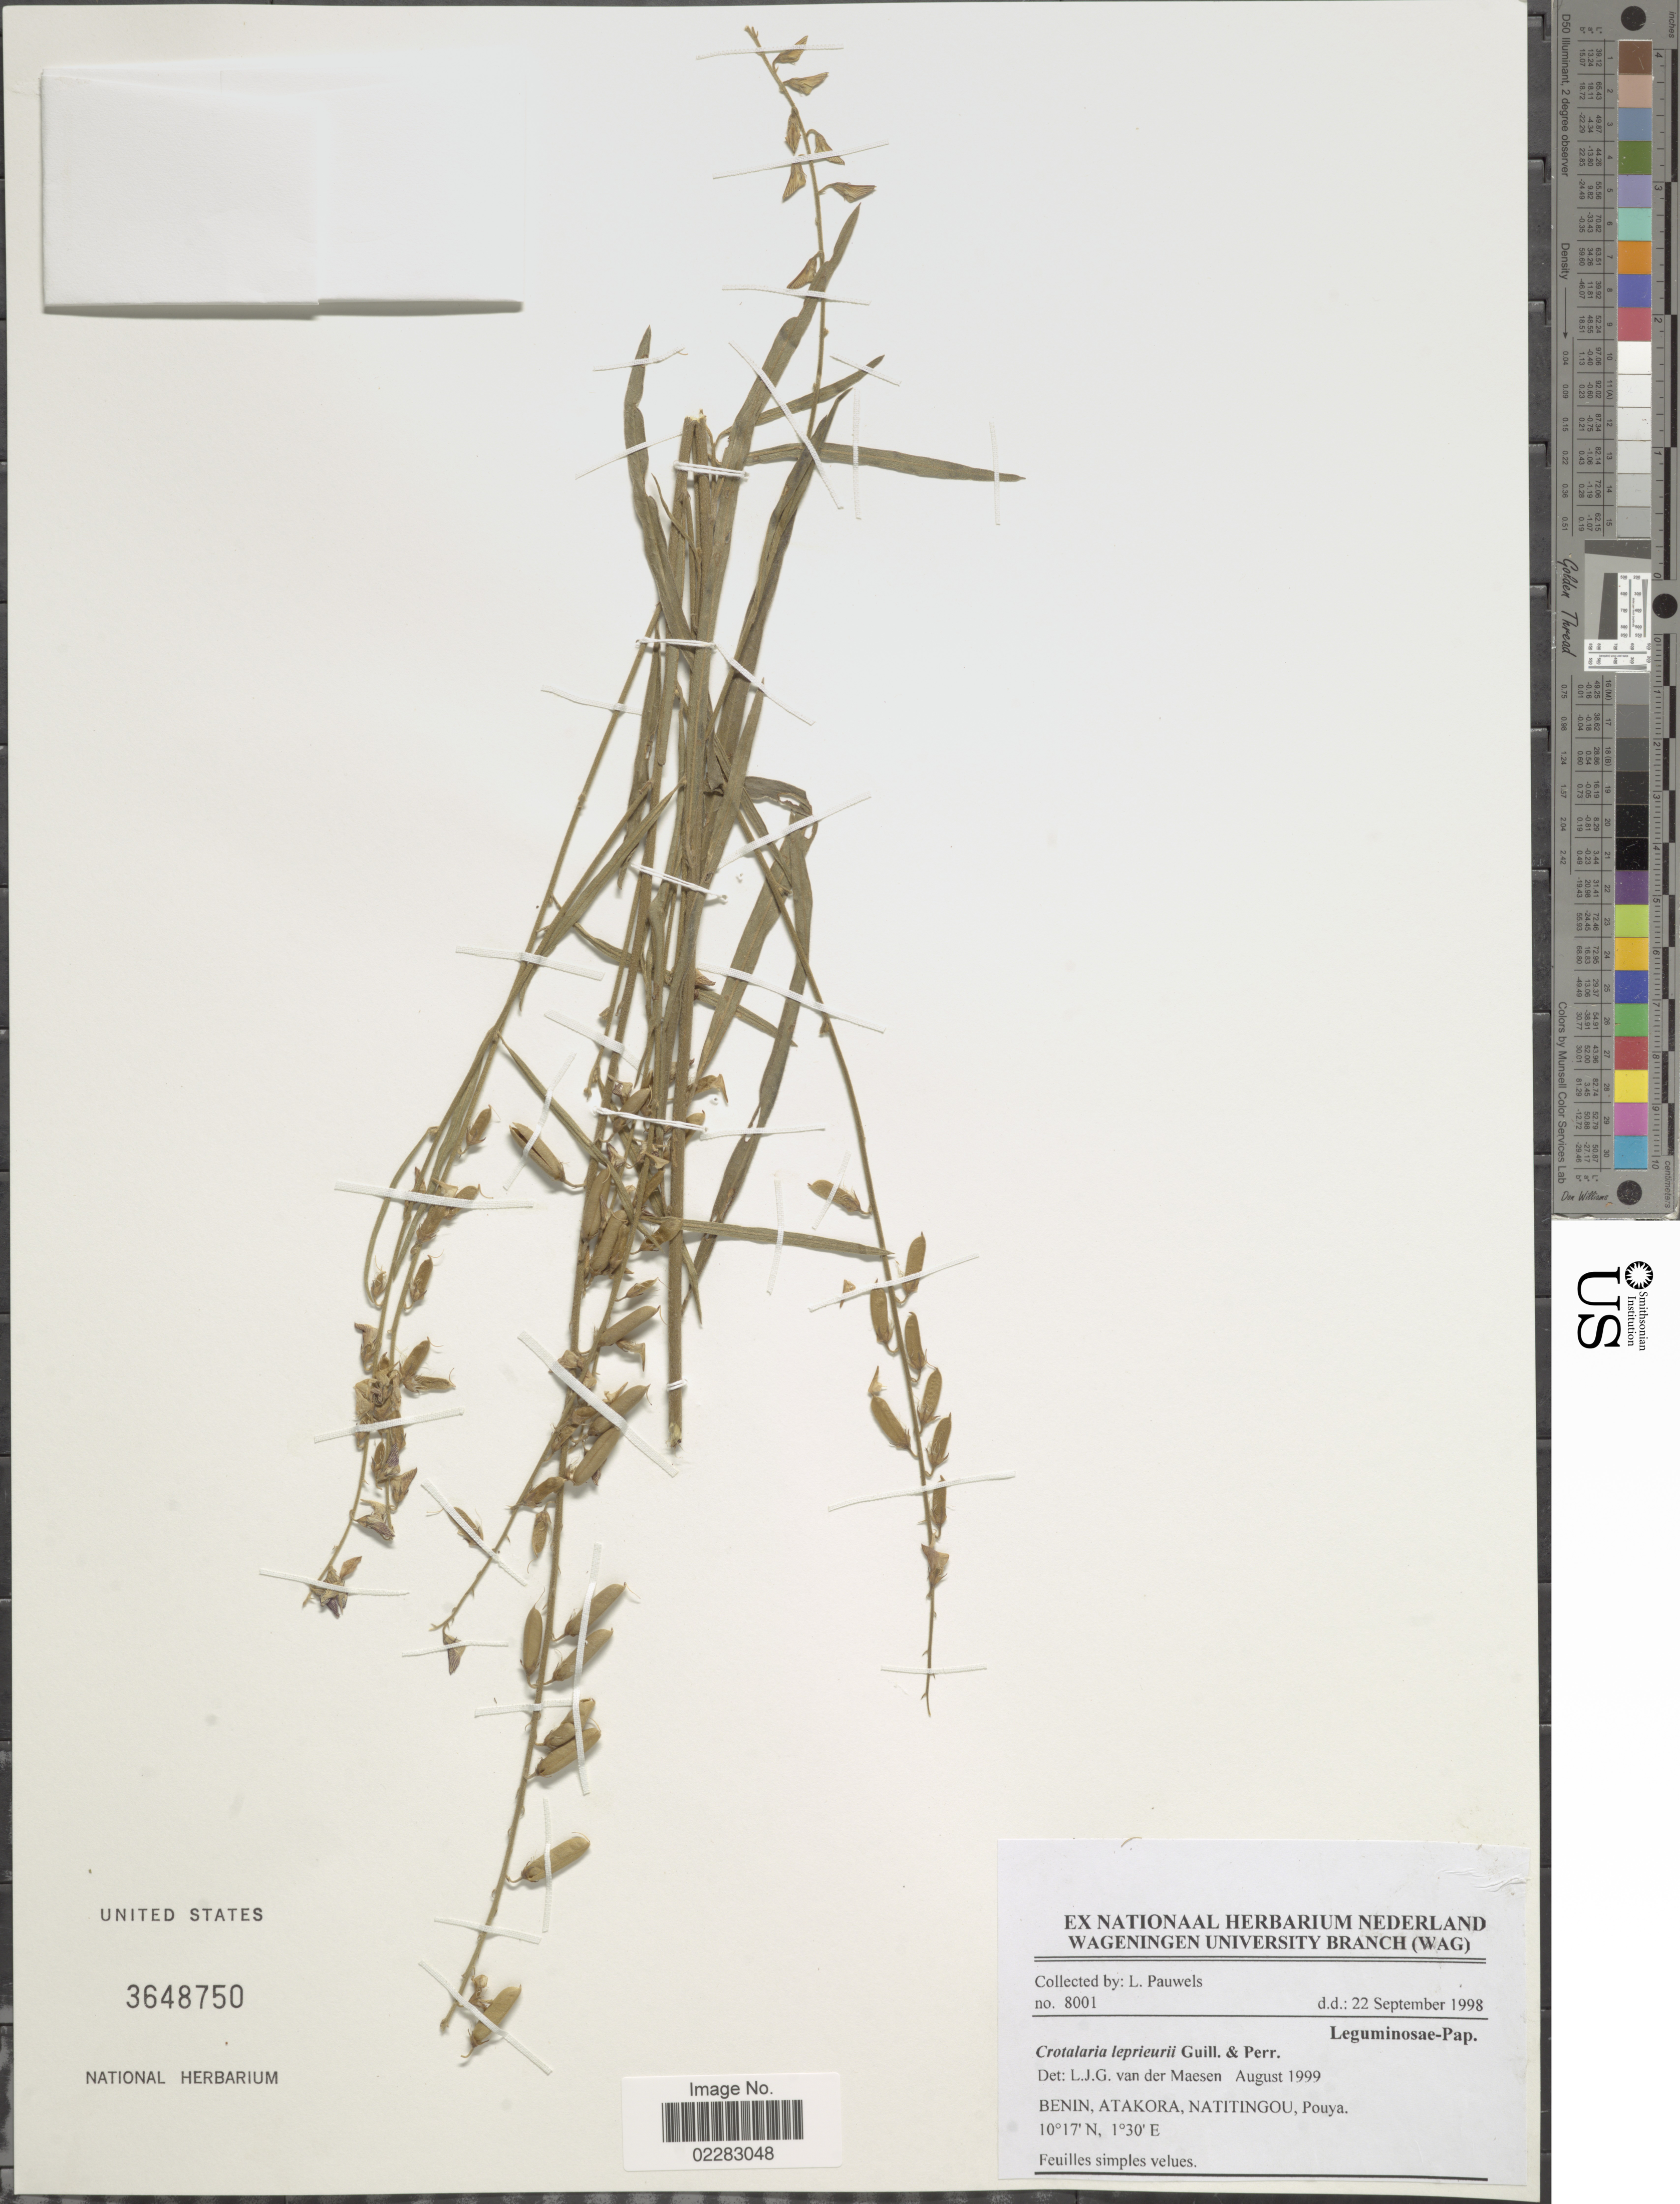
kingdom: Plantae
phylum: Tracheophyta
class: Magnoliopsida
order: Fabales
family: Fabaceae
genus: Crotalaria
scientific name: Crotalaria leprieurii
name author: Guill. & Perr.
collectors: L. Pauwels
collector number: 8001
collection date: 1998-09-22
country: Benin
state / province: Atakora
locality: Natitingou, Pouya.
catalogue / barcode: US 3648750